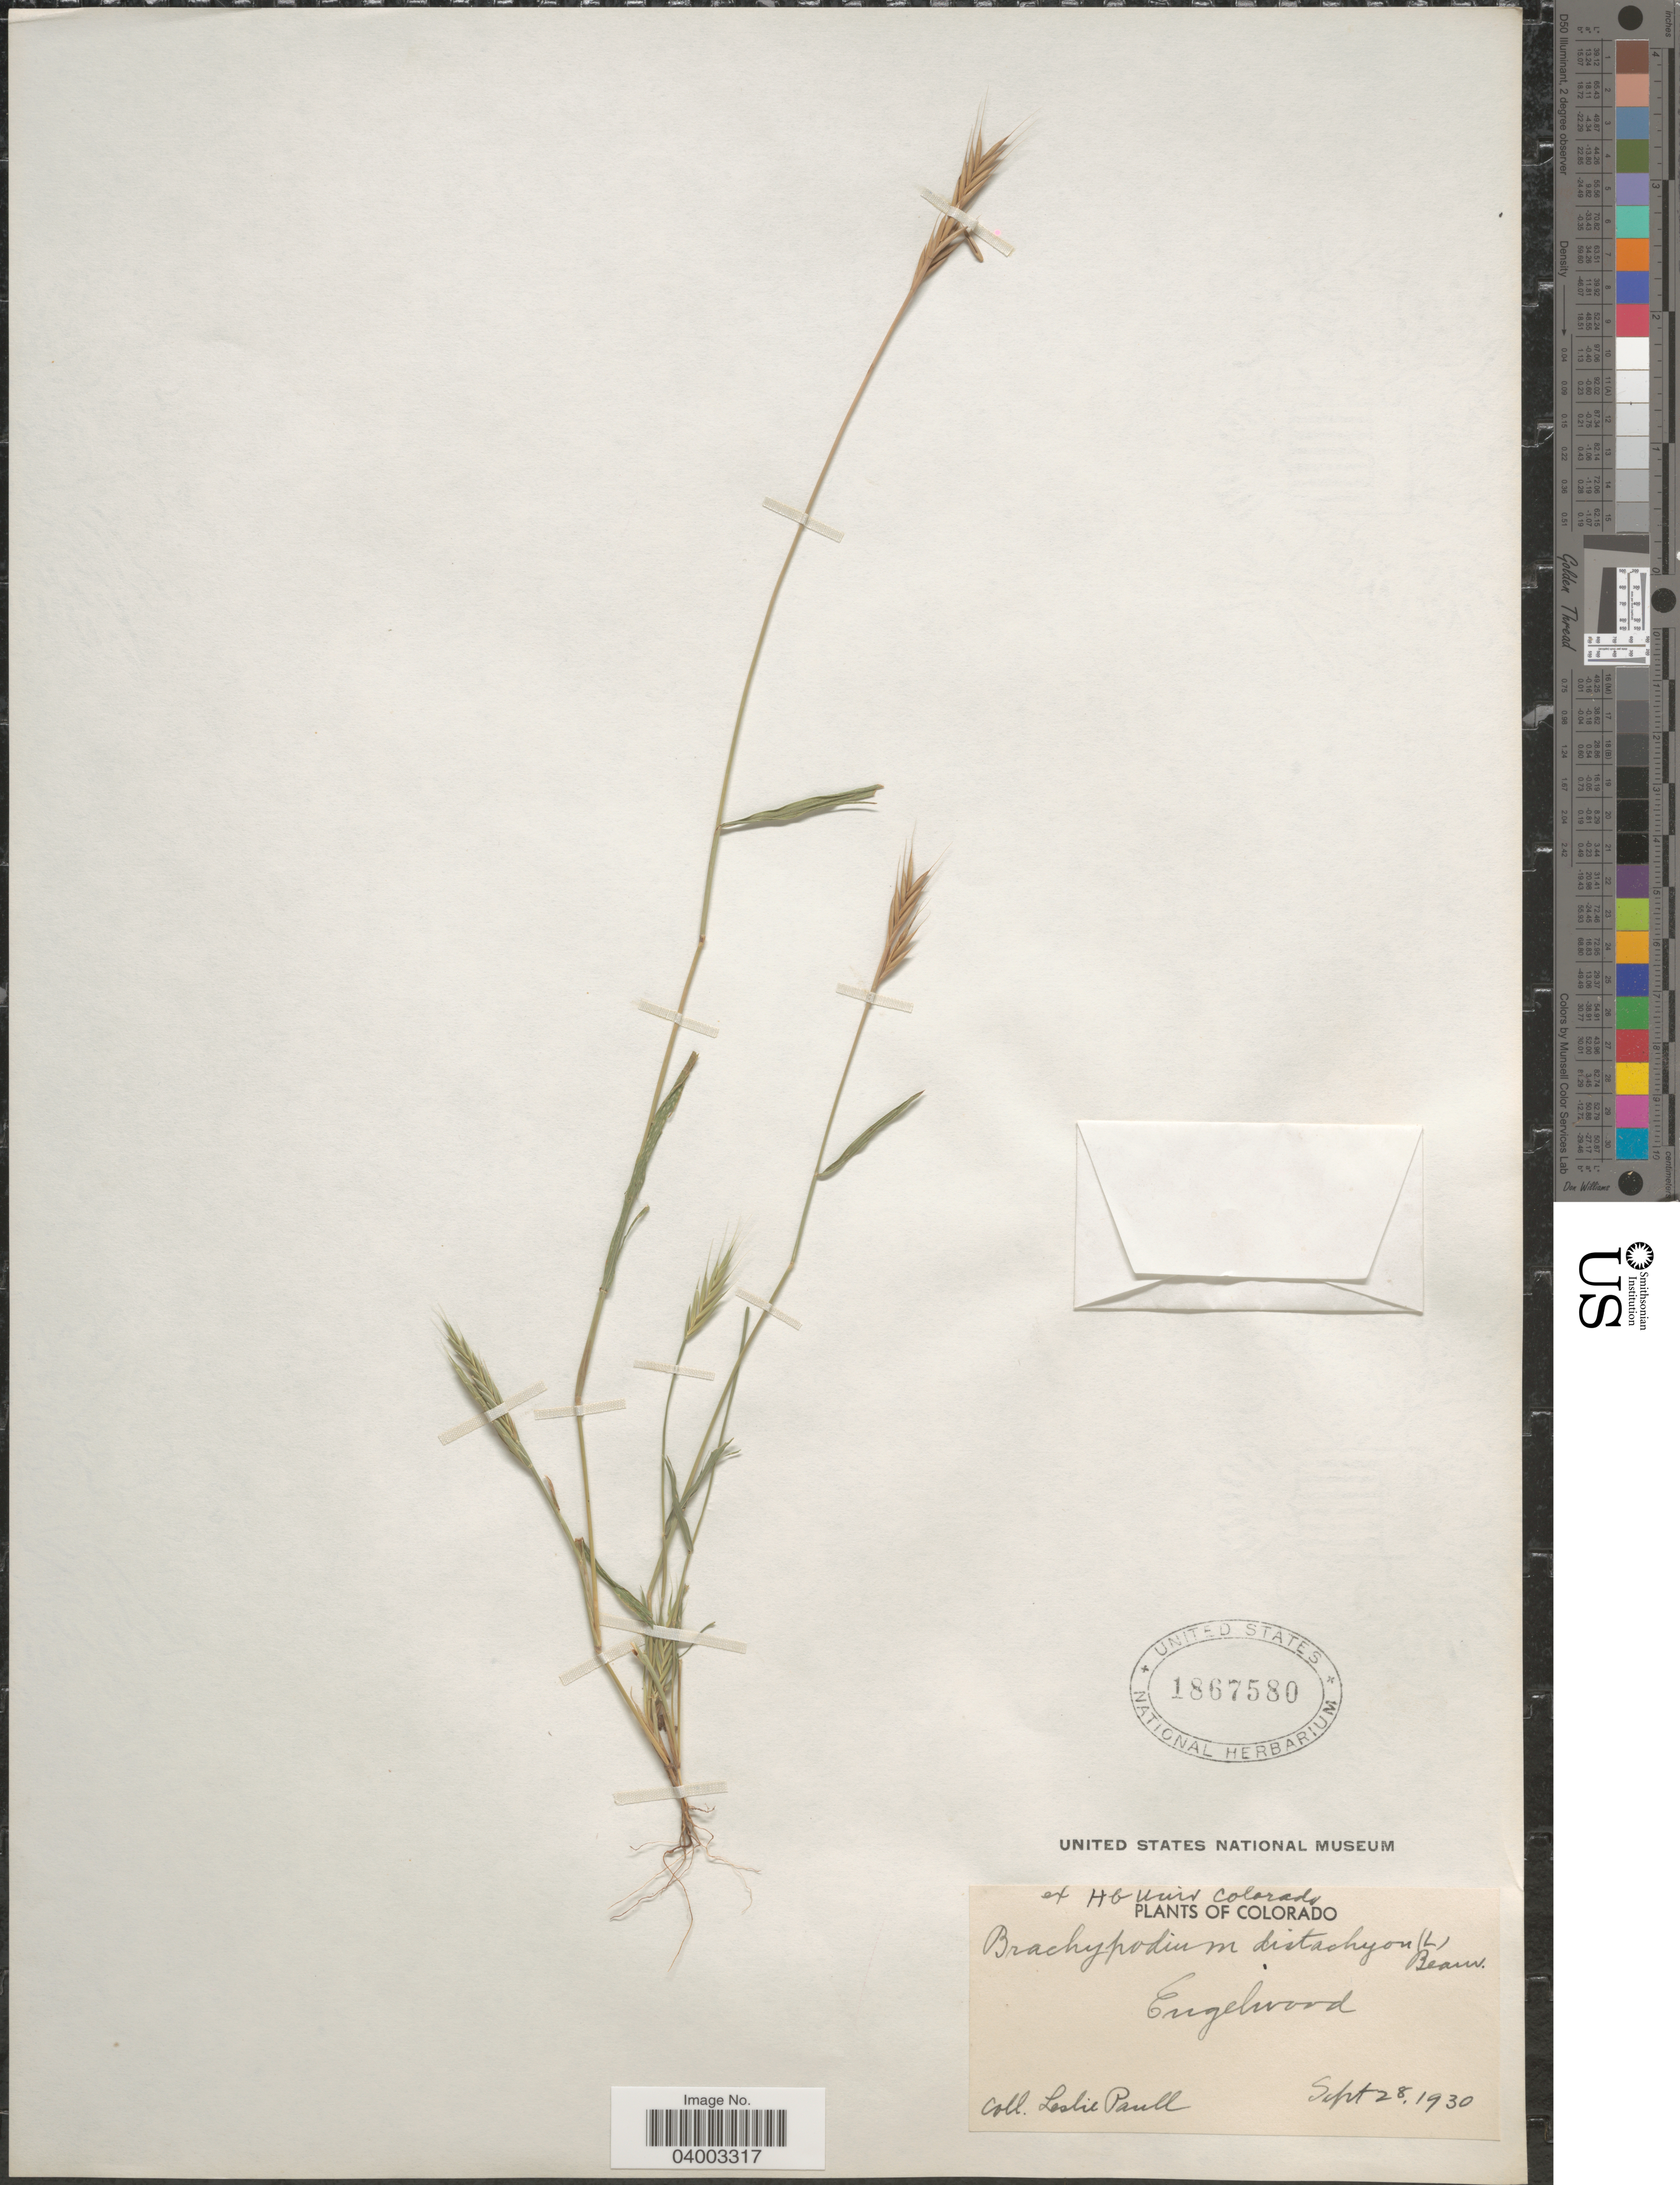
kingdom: Plantae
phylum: Tracheophyta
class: Liliopsida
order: Poales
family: Poaceae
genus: Brachypodium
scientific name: Brachypodium distachyon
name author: (L.) P. Beauv.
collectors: L. Paull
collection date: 1930-09-28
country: United States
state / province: Colorado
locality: Engelwood.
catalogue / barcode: US 1867580